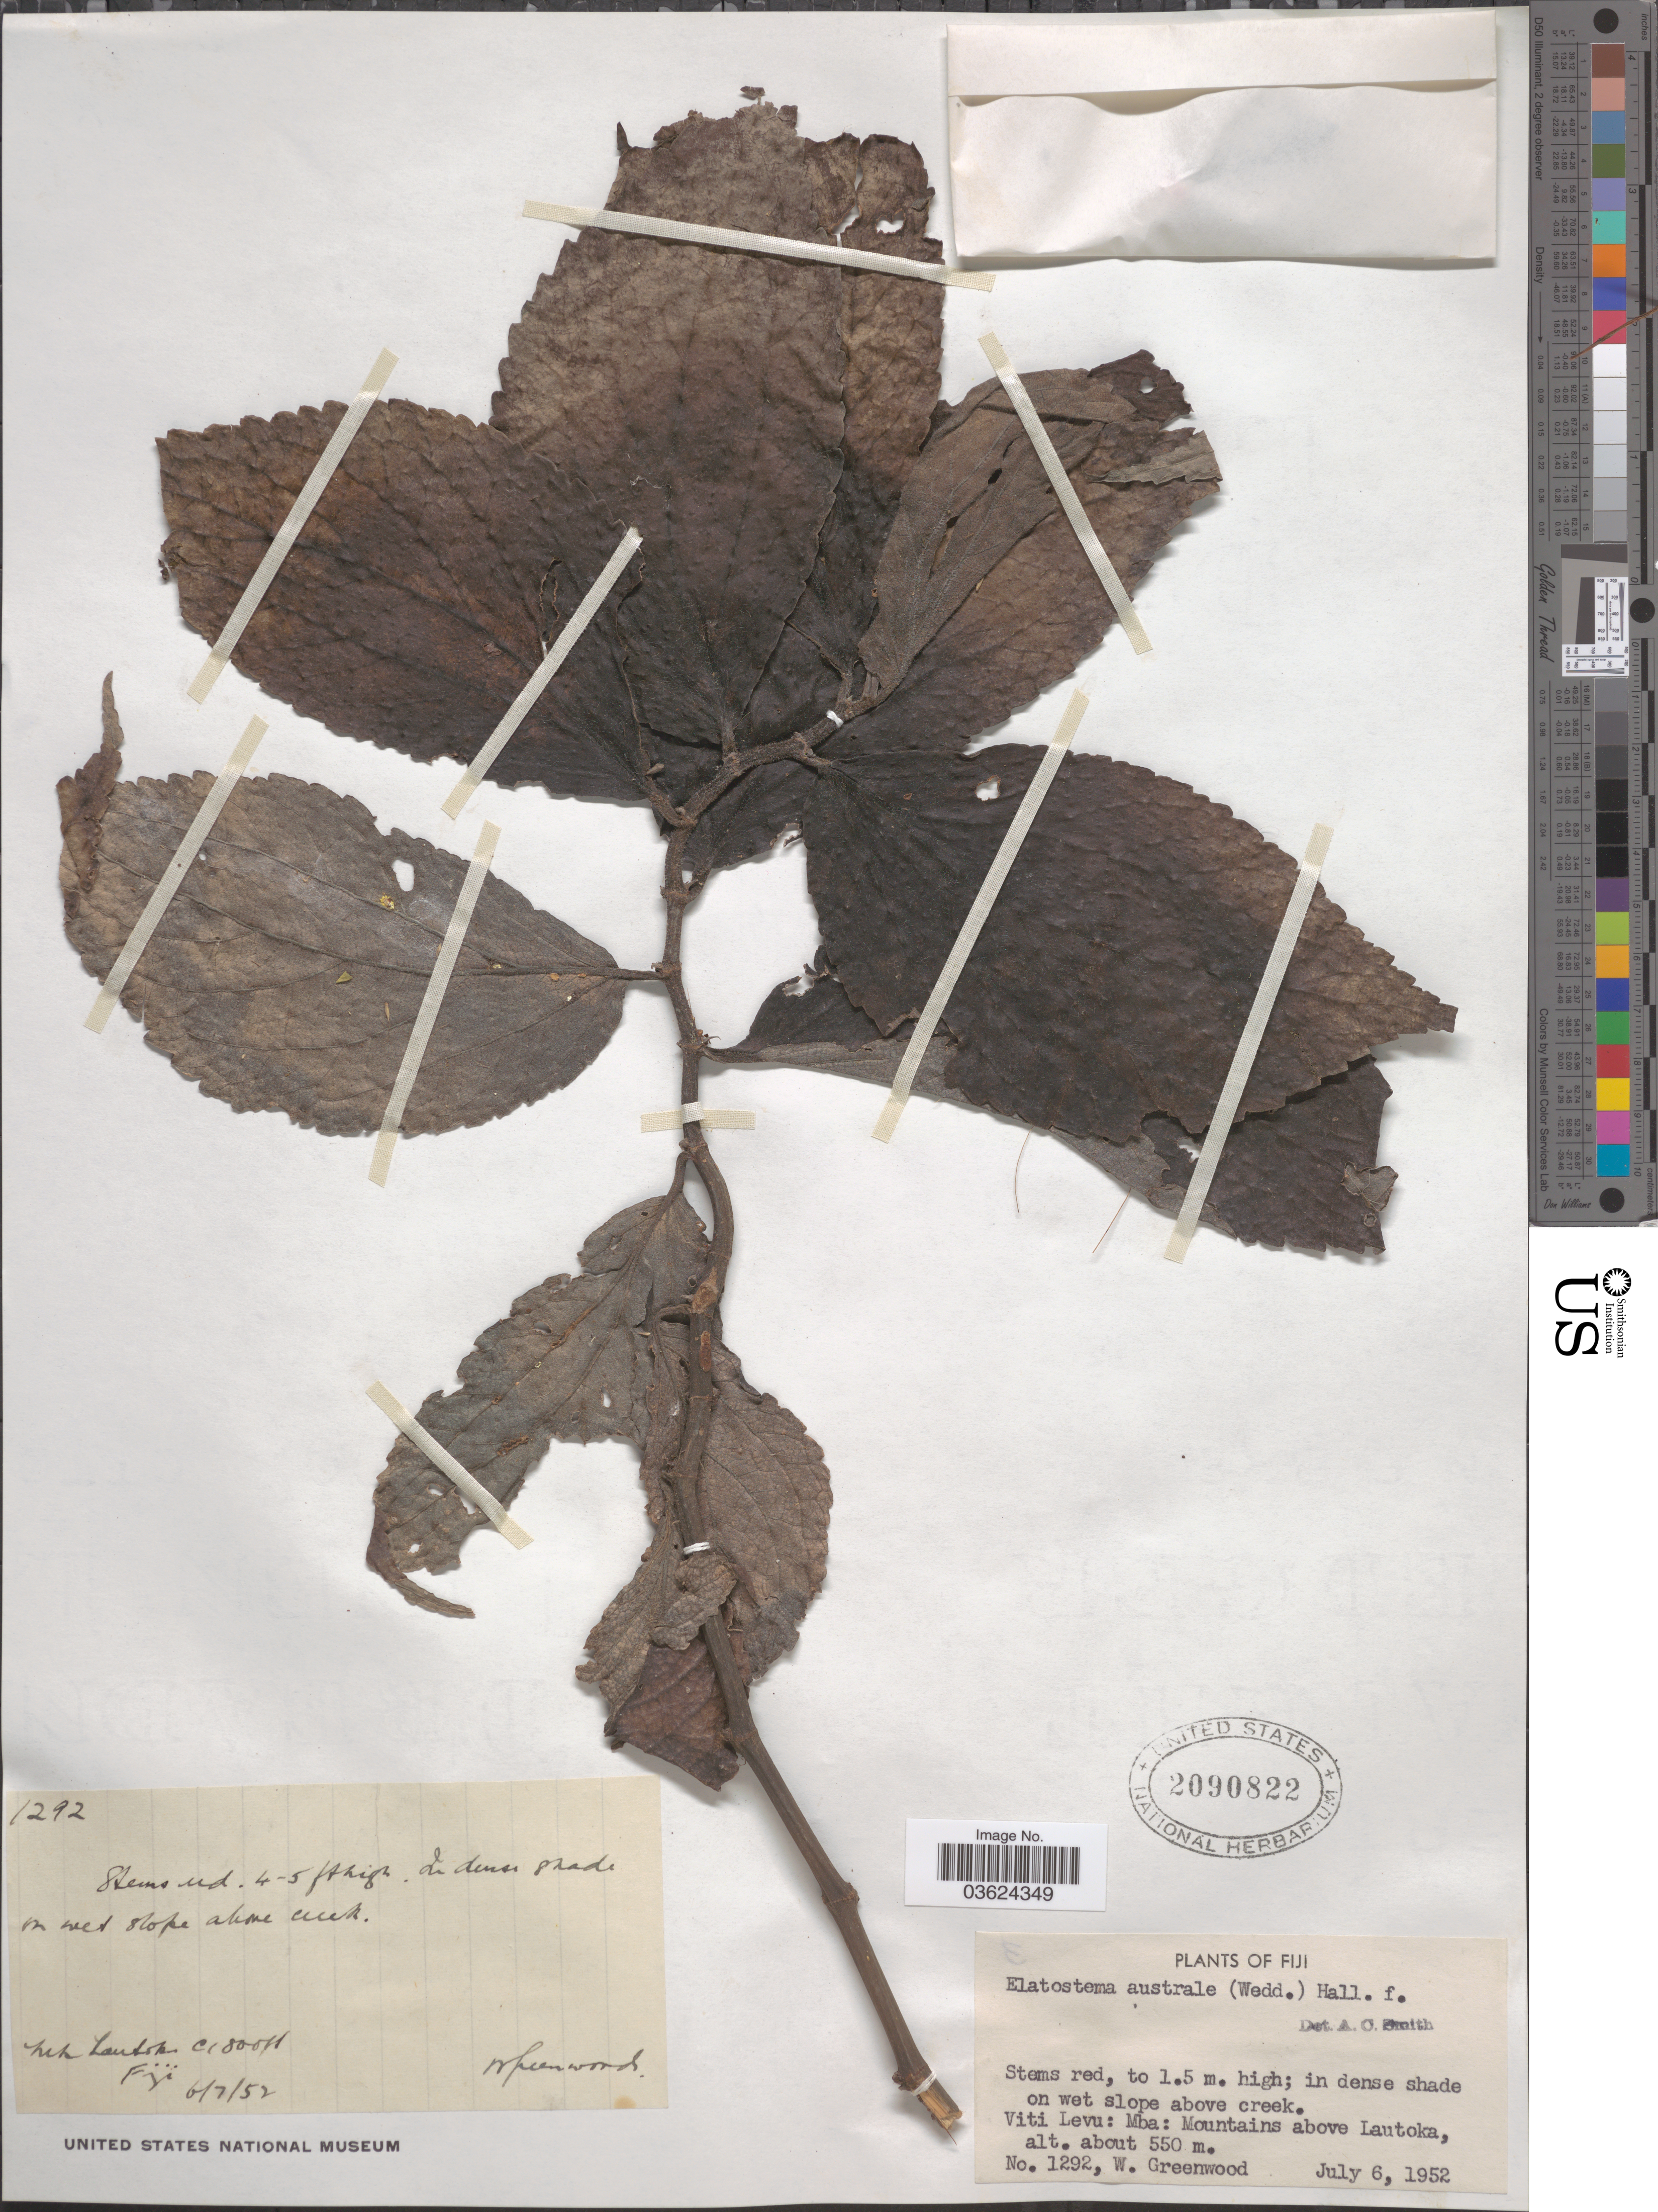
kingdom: Plantae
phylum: Tracheophyta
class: Magnoliopsida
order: Rosales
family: Urticaceae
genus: Elatostema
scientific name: Elatostema australe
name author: Hallier f.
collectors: W. Greenwood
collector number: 1292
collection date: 1952-07-06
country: Fiji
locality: On wet slope above creek. Viti Levu: Mba: Mountains above Lautoka.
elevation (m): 550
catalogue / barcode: US 2090822